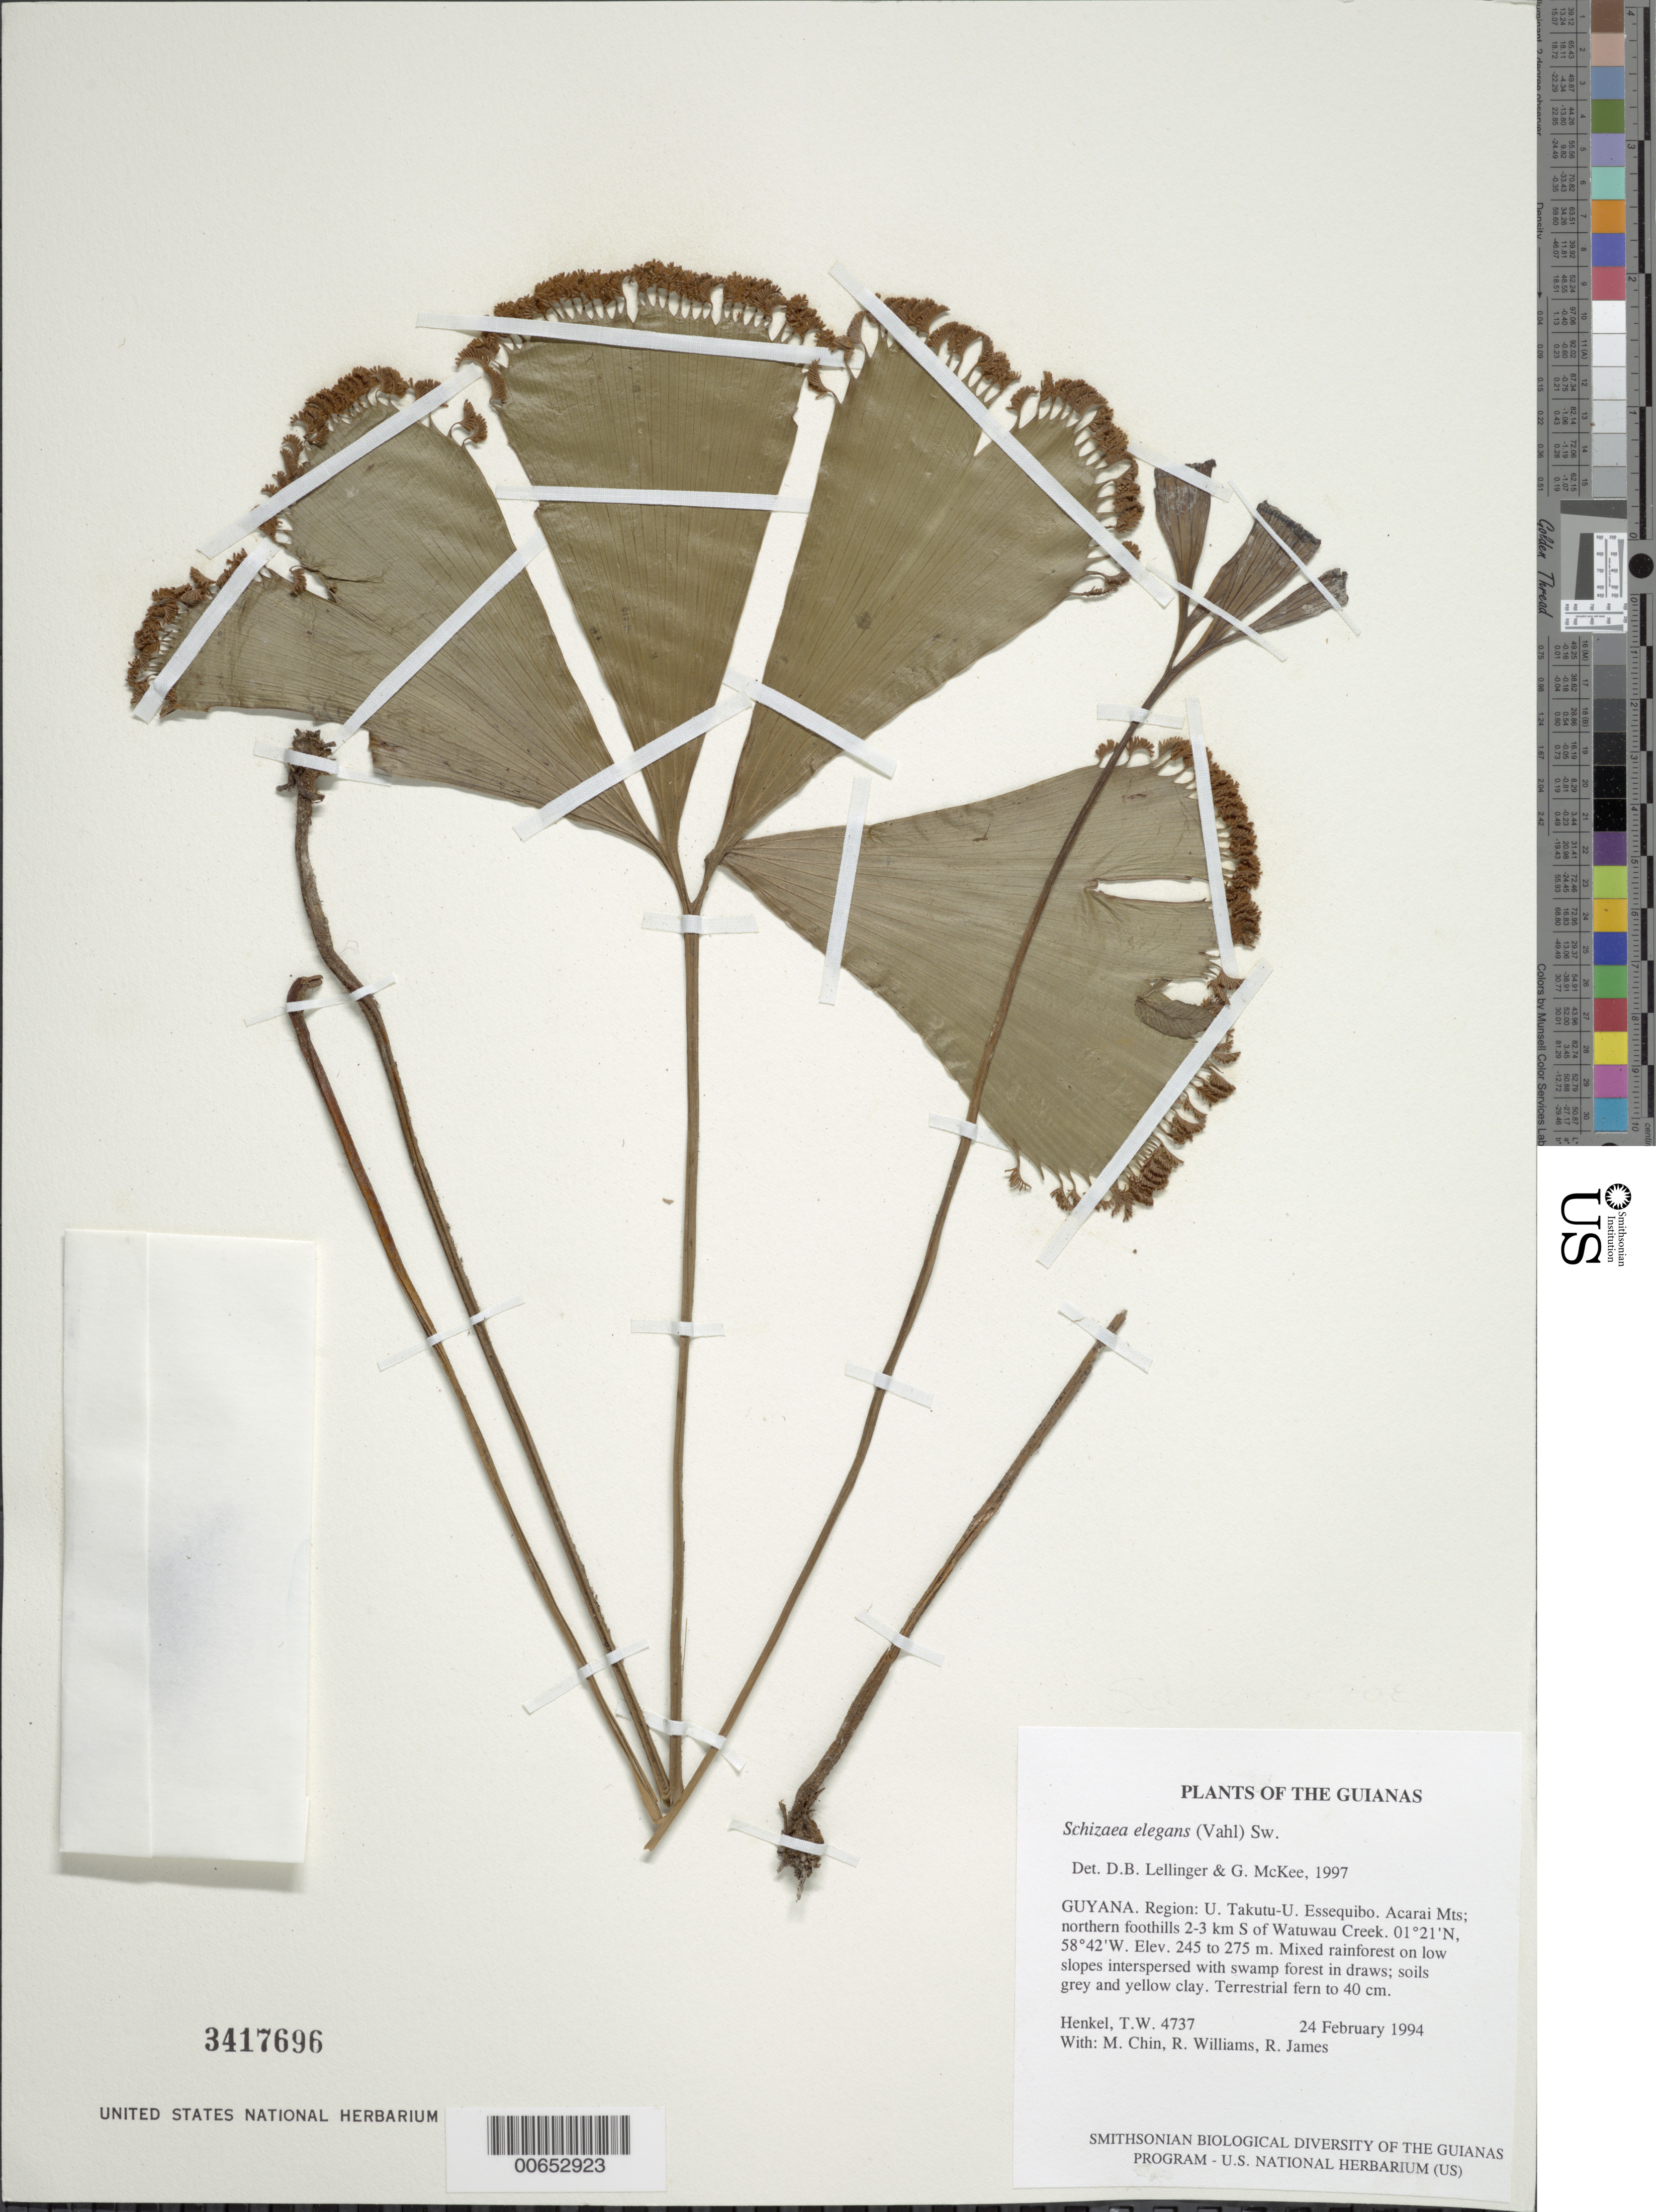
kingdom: Plantae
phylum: Tracheophyta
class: Polypodiopsida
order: Schizaeales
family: Schizaeaceae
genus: Schizaea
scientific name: Schizaea elegans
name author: (Vahl) Sw.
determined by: Lellinger, D. B.; McKee, G. S.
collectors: T. Henkel, M. Chin, R. Williams & R. James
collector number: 4737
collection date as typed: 24 February 1994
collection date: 1994-02-24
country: Guyana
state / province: U. Takutu-U. Essequibo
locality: Acarai Mts; northern foothills 2-3 km S of Watuwau Creek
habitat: Mixed rainforest on low slopes interspersed with swamp forest in draws; soils grey and yellow clay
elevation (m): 245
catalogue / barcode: US 3417696